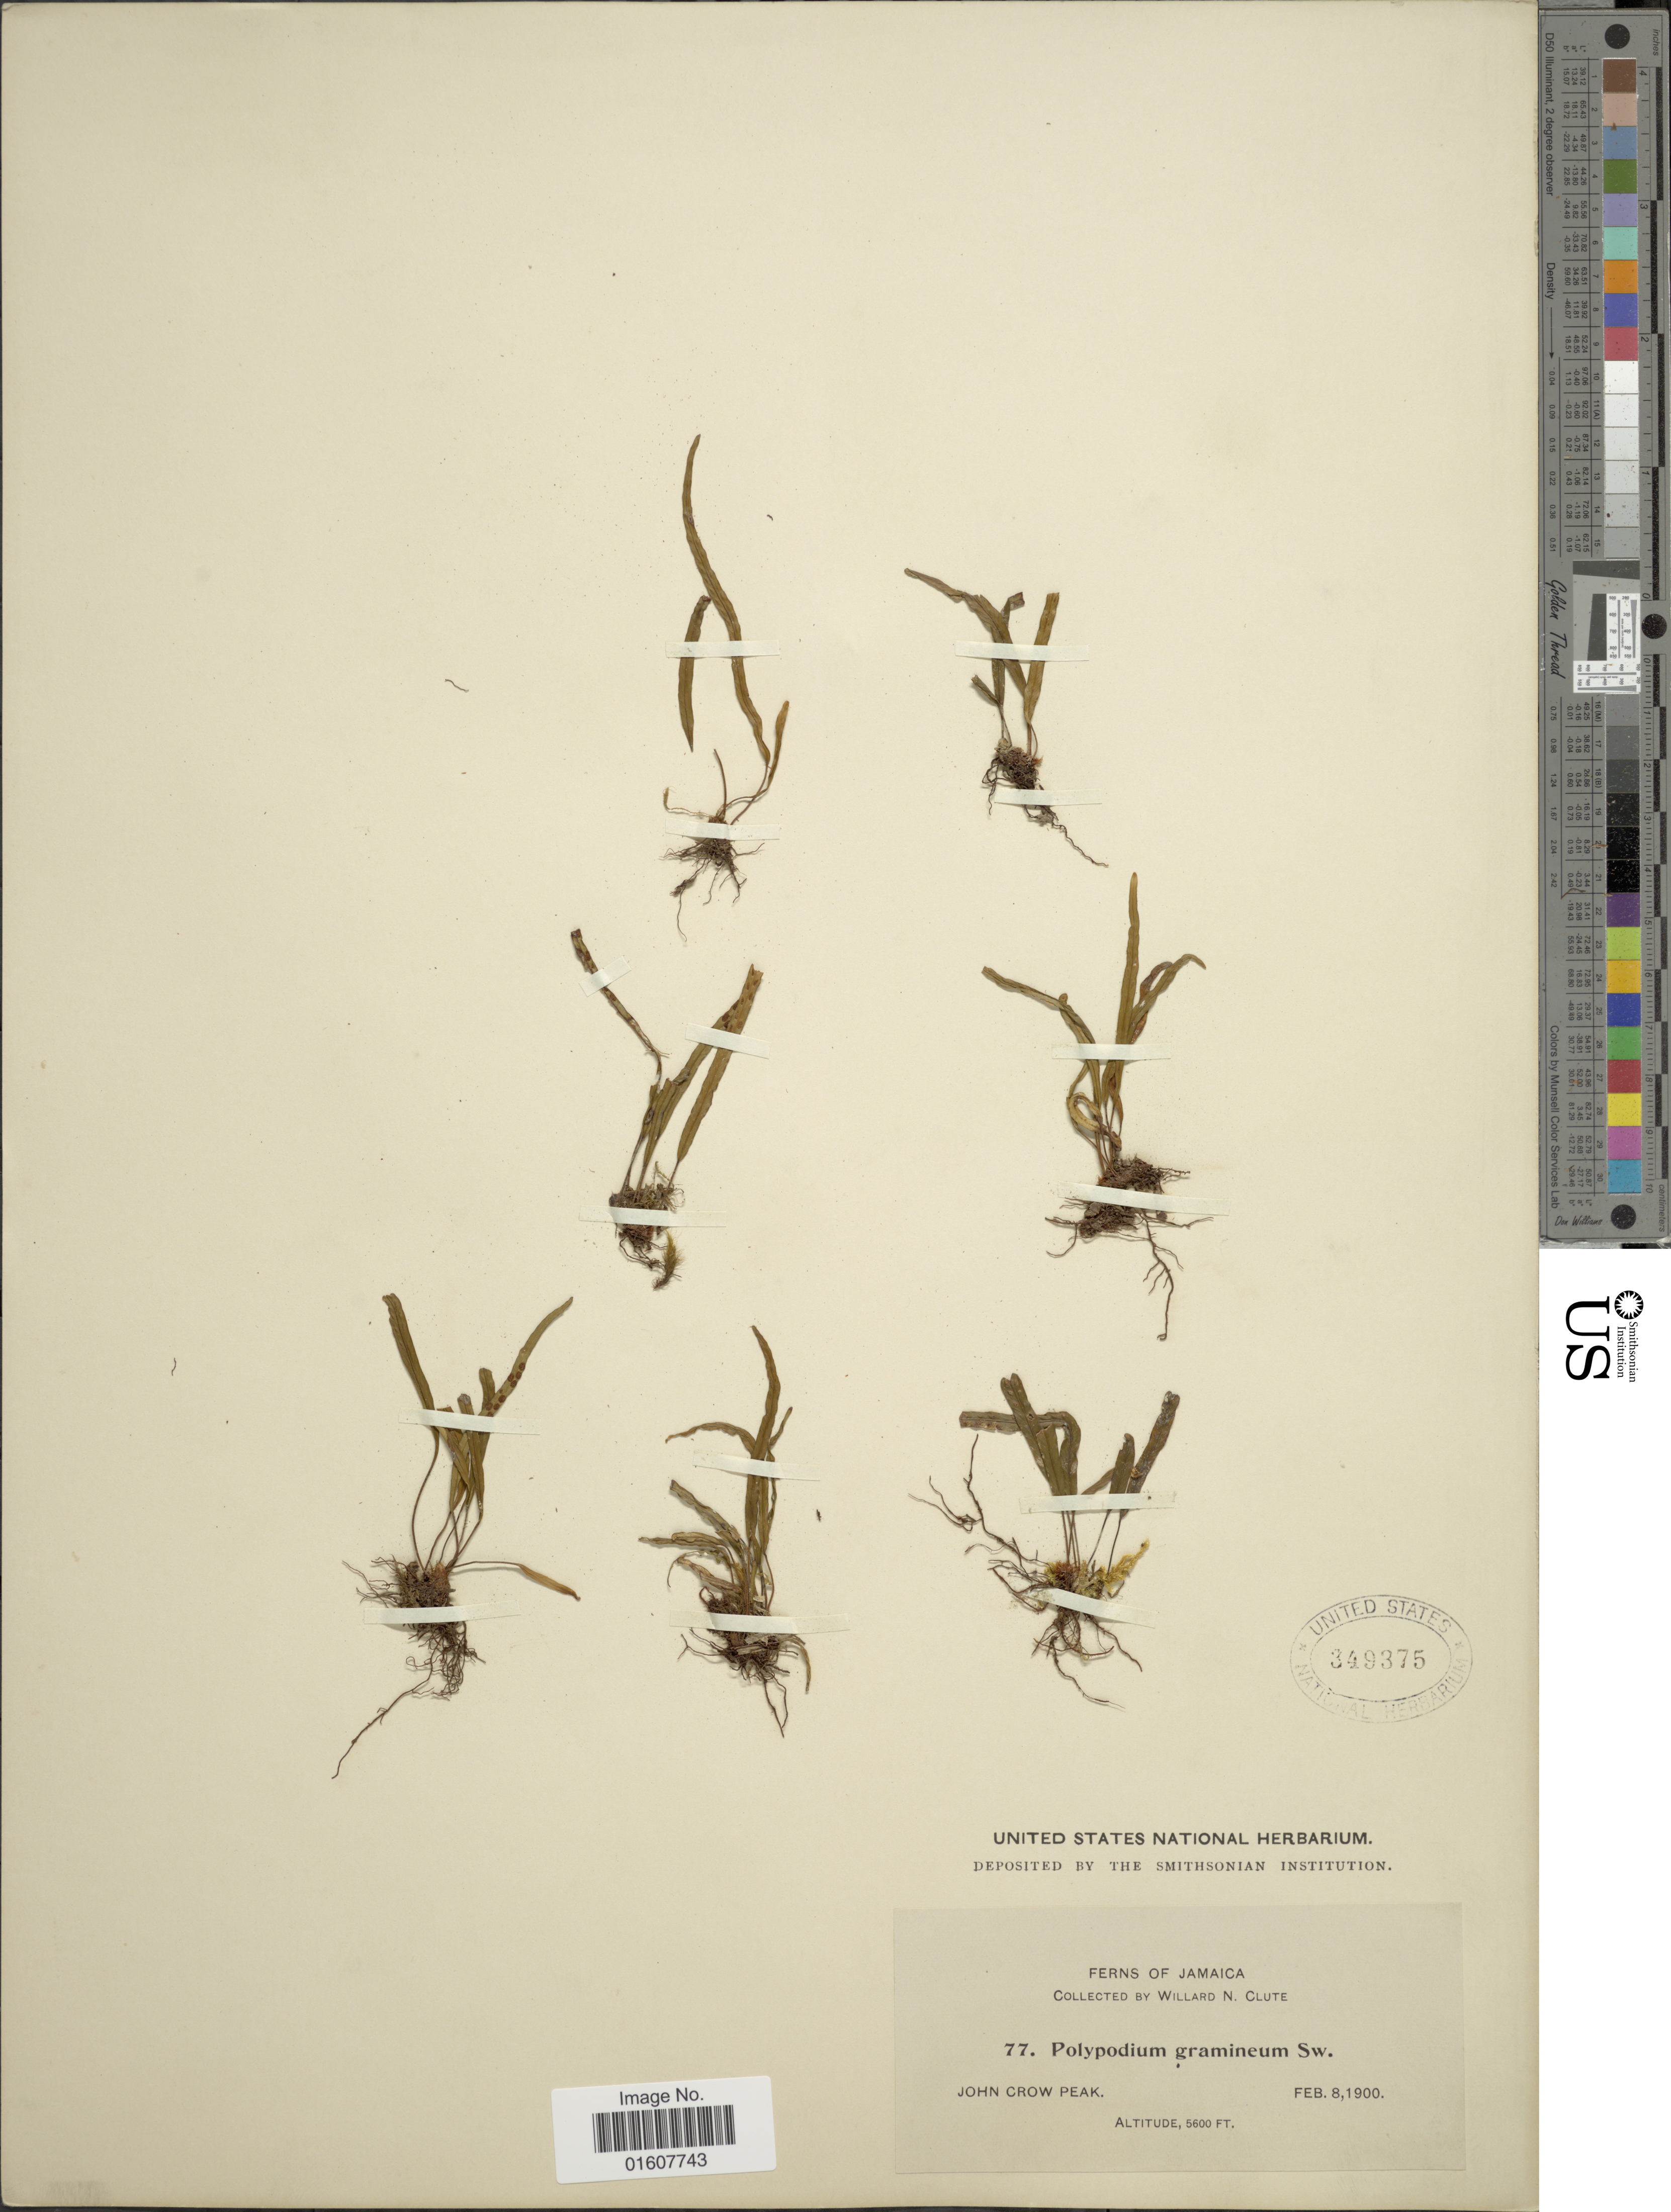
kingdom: Plantae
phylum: Tracheophyta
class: Polypodiopsida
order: Polypodiales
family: Polypodiaceae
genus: Lomaphlebia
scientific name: Lomaphlebia linearis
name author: (Sw.) J. Sm.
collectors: W. N. Clute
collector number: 77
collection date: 1900-02-08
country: Jamaica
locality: John Crow Peak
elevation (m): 1707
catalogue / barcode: US 349375